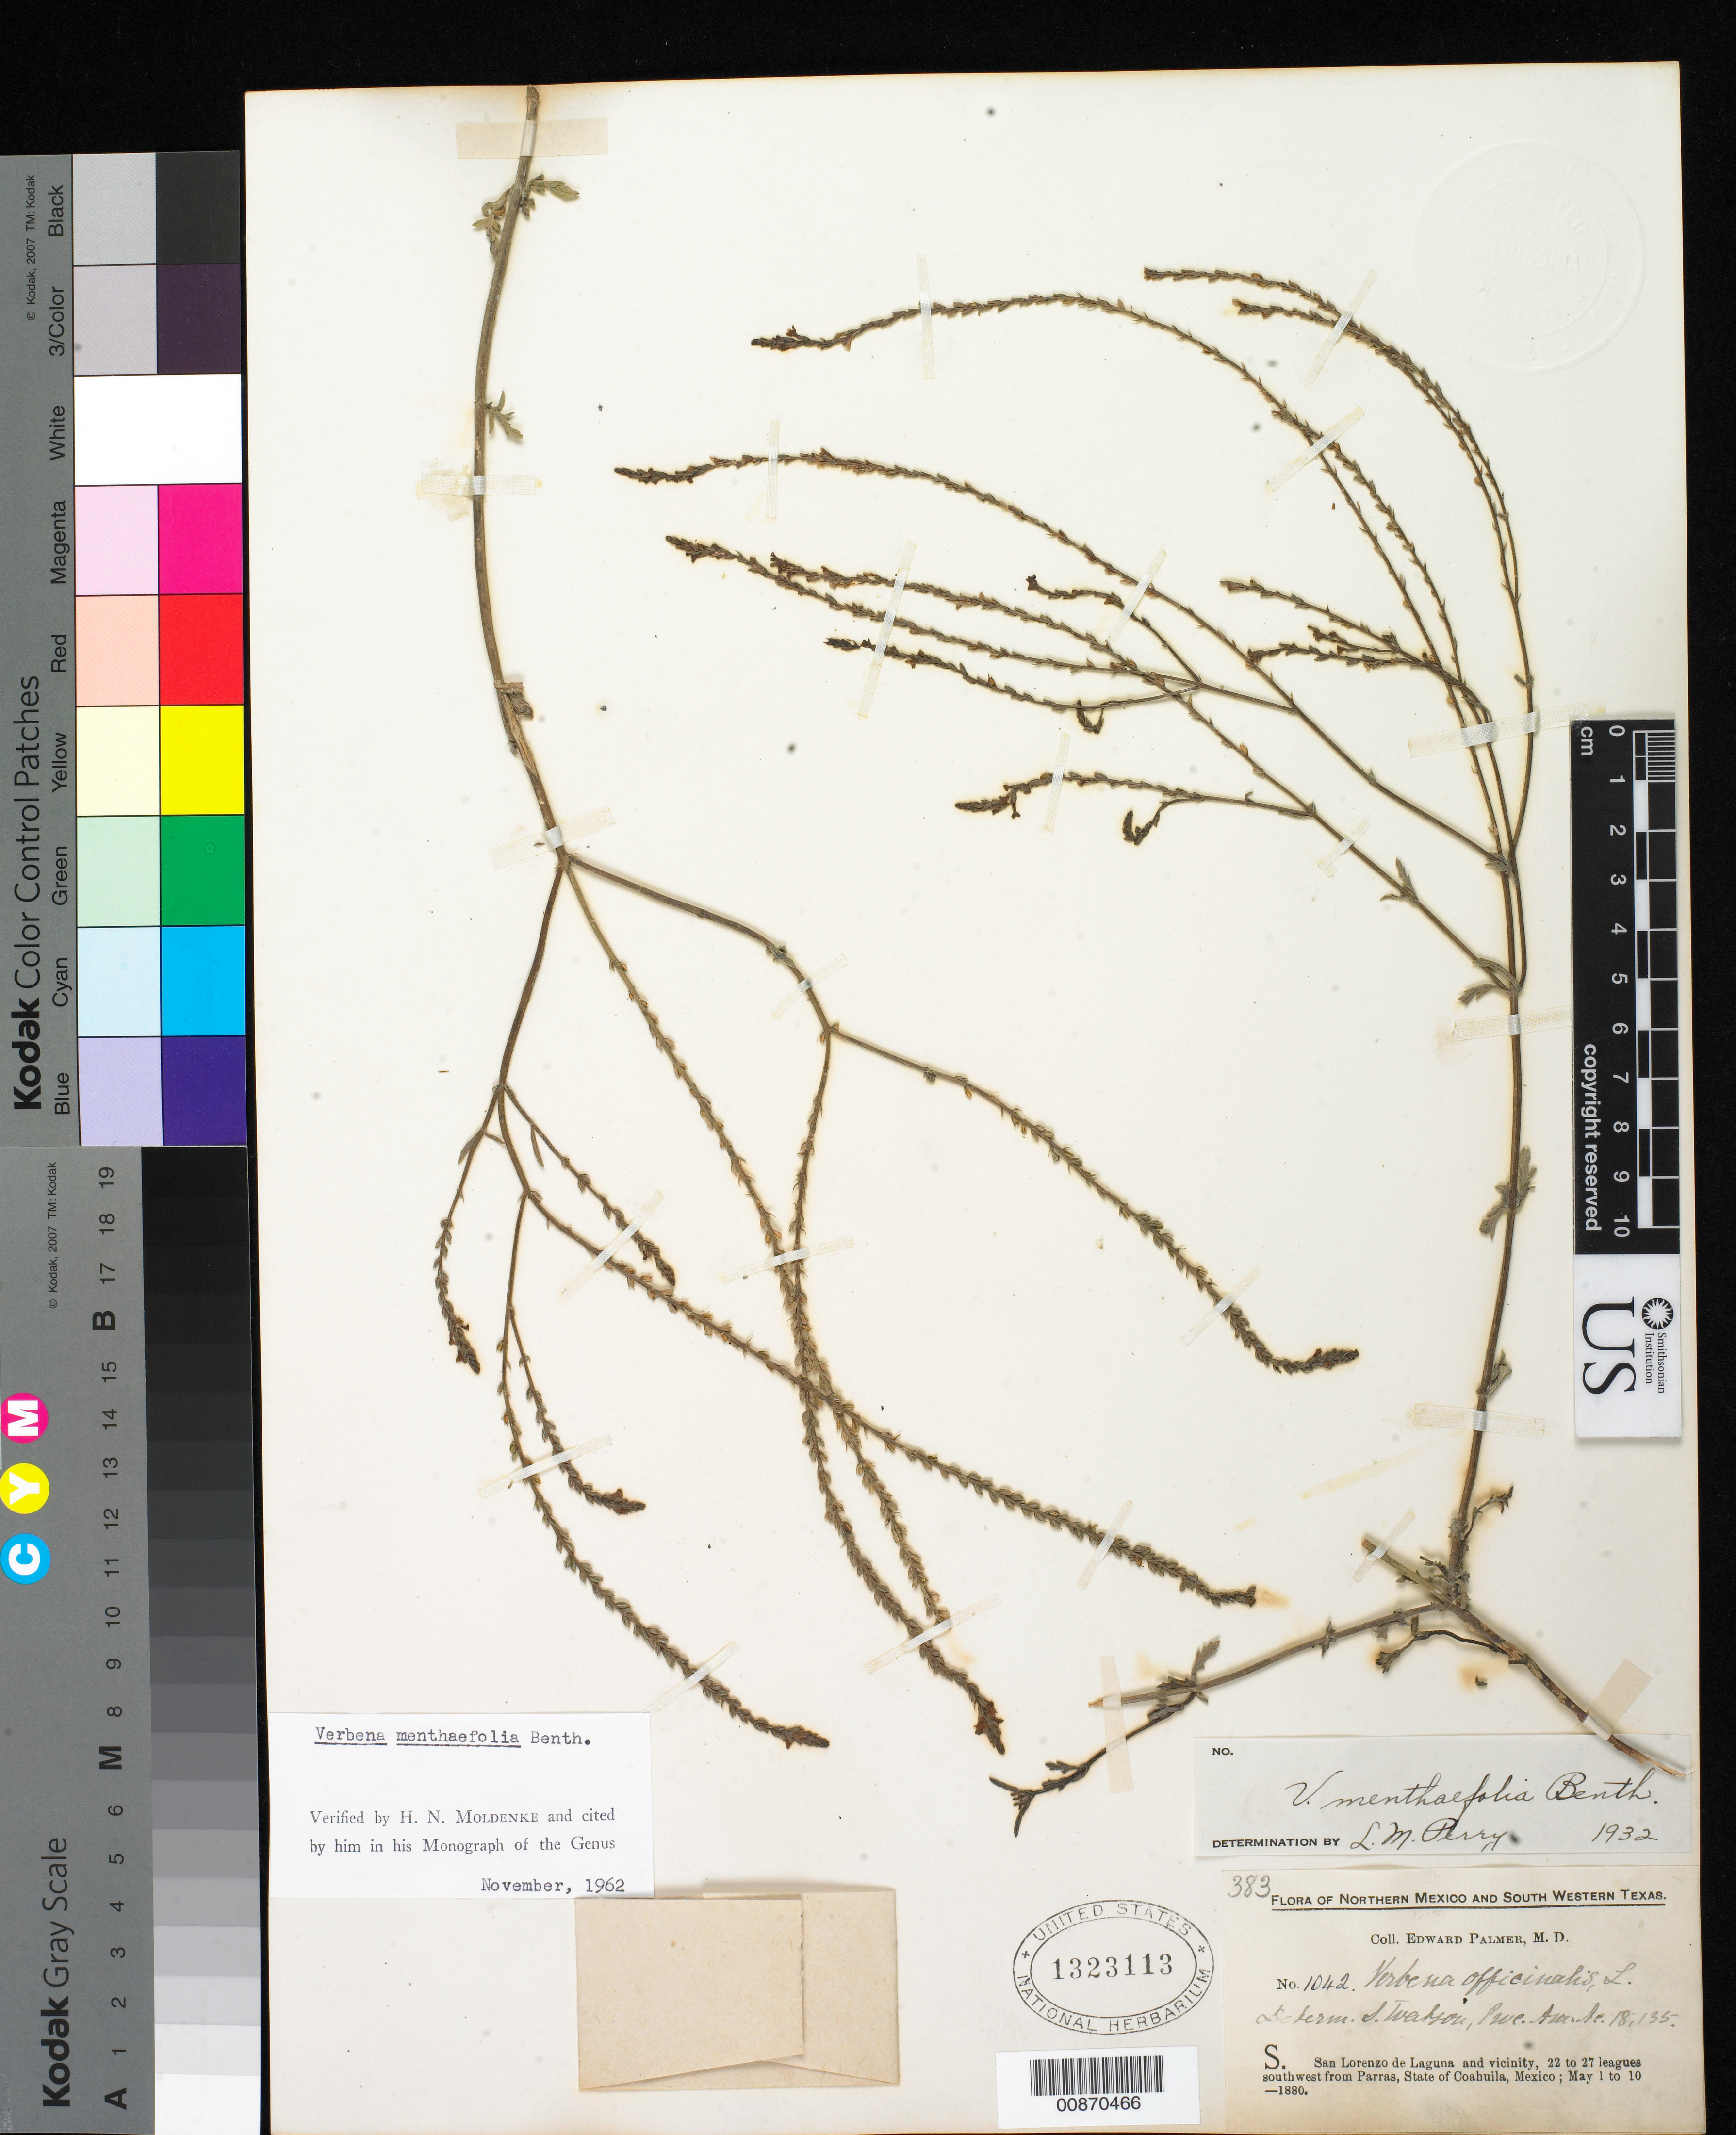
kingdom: Plantae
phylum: Tracheophyta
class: Magnoliopsida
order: Lamiales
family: Verbenaceae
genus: Verbena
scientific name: Verbena menthaefolia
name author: Benth.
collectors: E. Palmer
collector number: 1042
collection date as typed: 01 May 1880 to 10 May 1880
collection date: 1880-05-01/1880-05-10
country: Mexico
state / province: Coahuila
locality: S. San Lorenzo de Laguna and vicinity, 22 to 27 leagues southwest from Parras, Coahuila.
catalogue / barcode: US 1323113